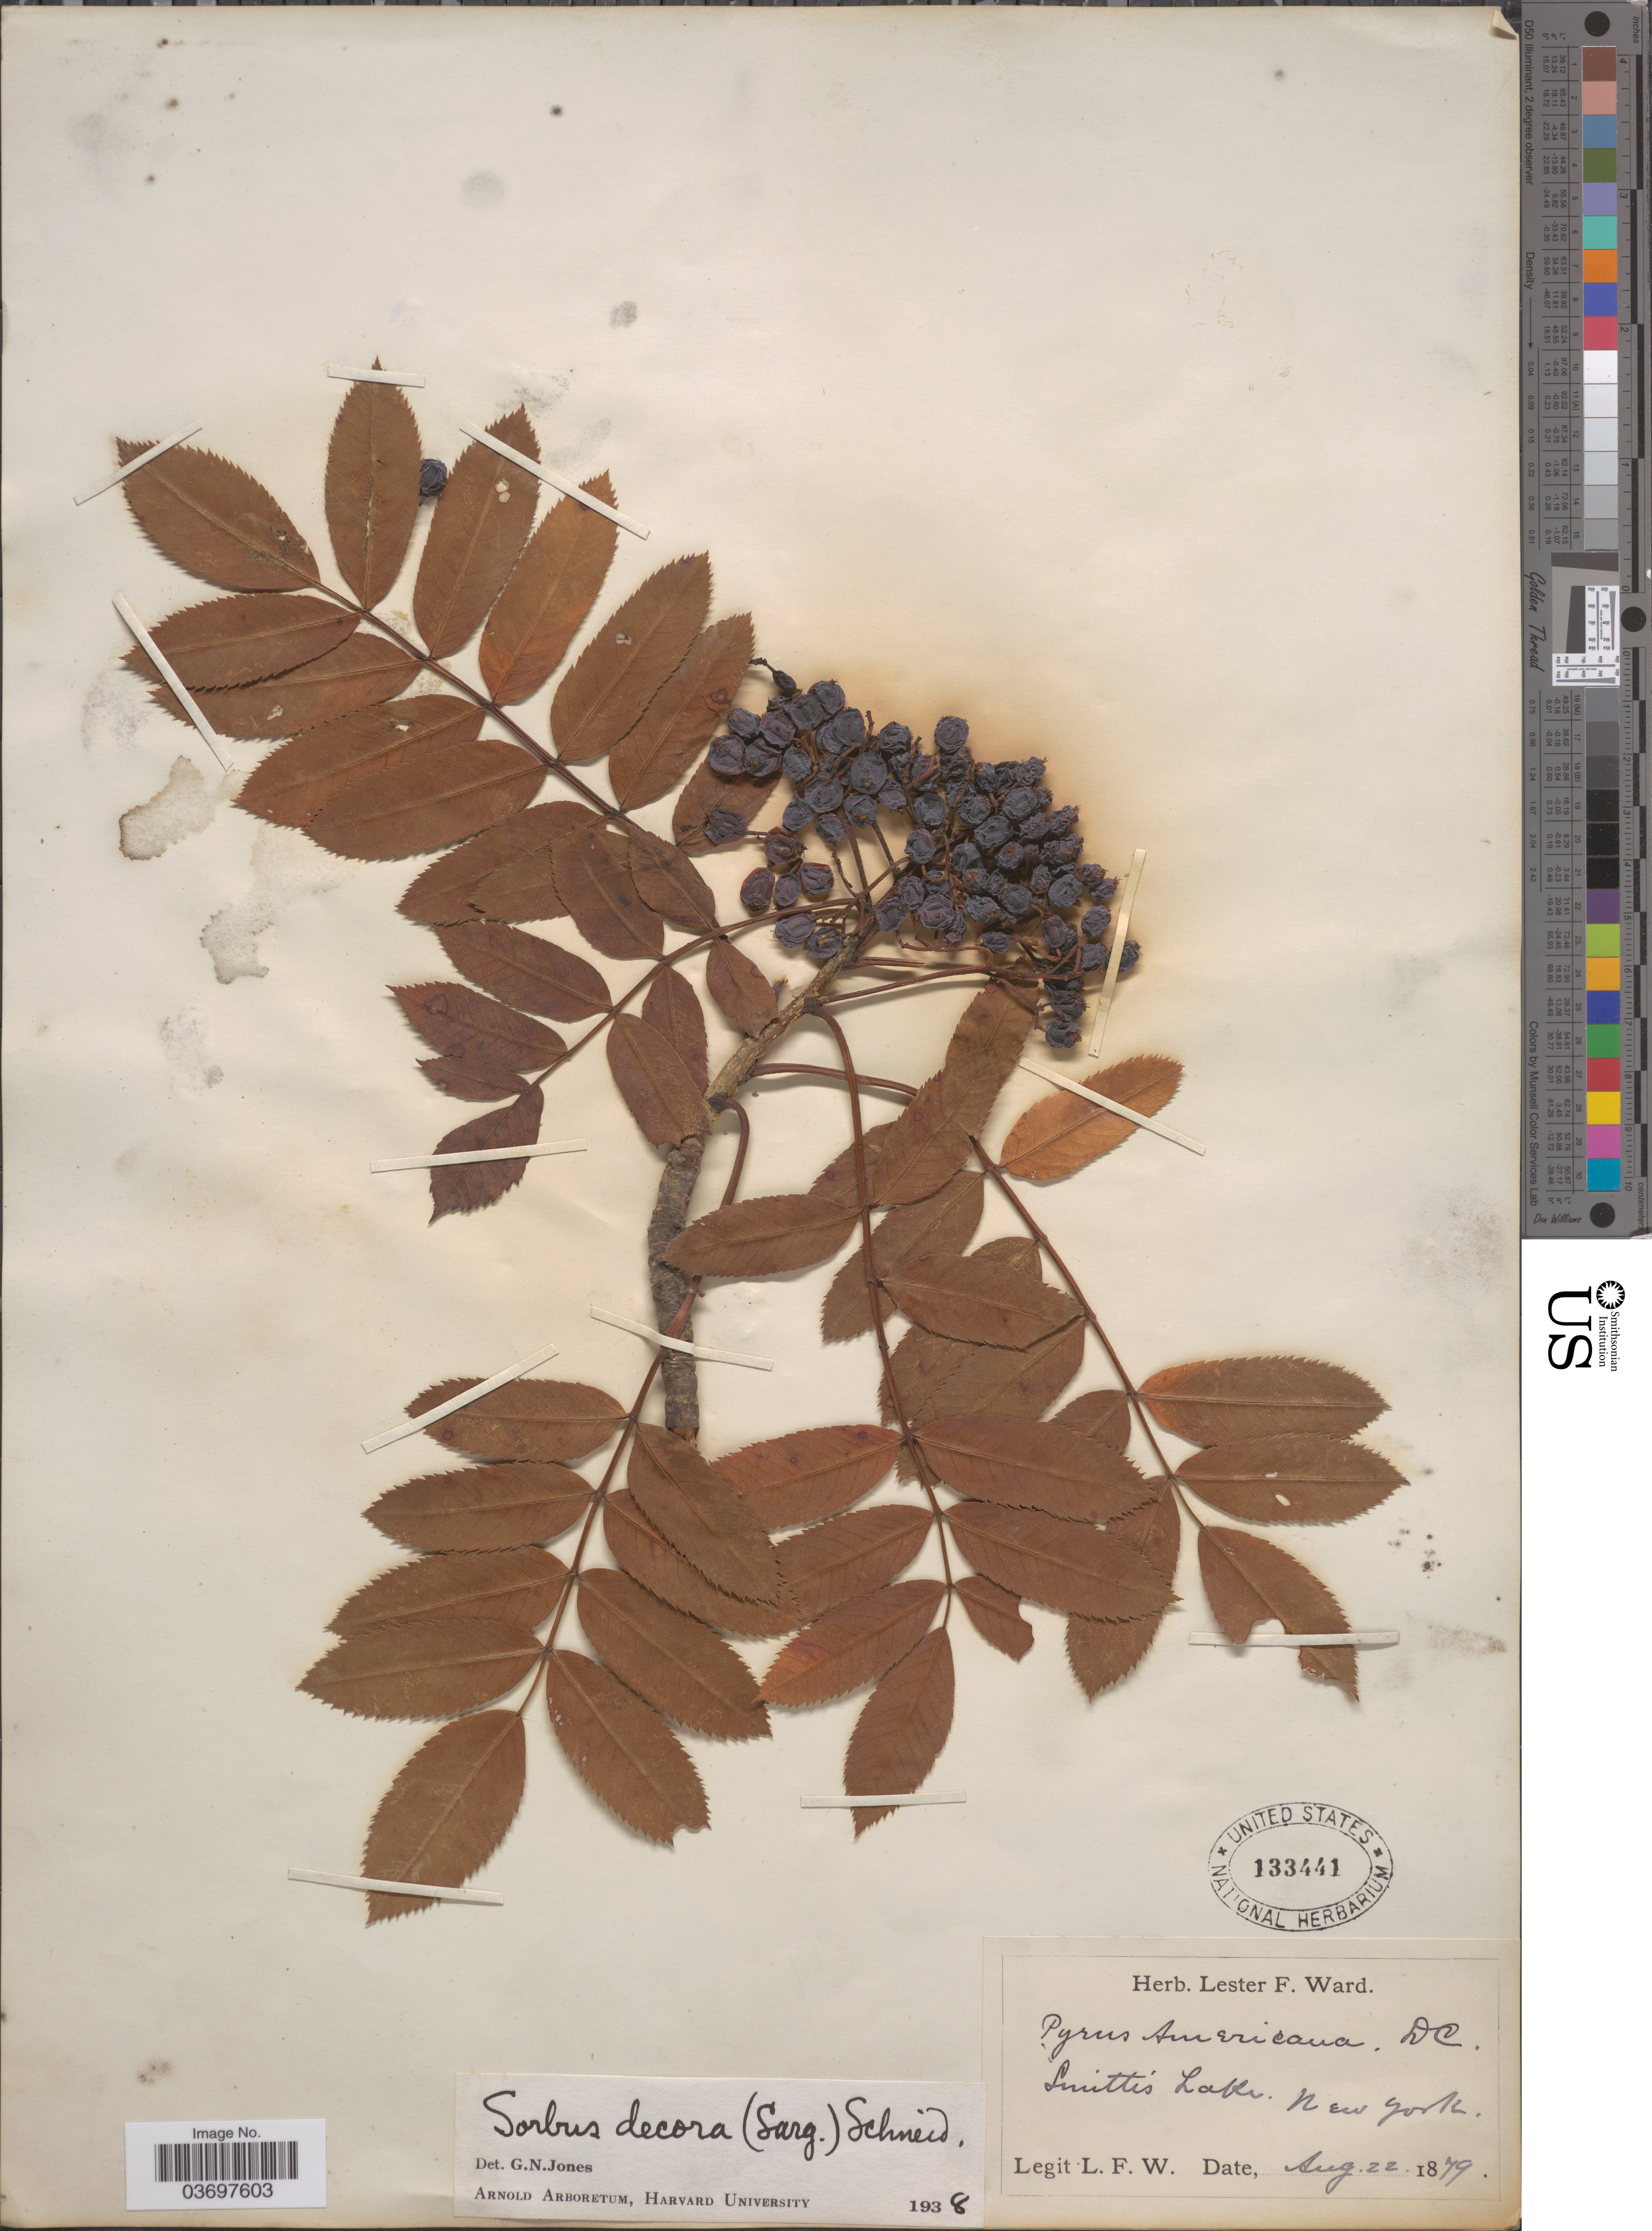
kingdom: Plantae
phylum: Tracheophyta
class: Magnoliopsida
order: Rosales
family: Rosaceae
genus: Sorbus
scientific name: Sorbus decora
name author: (Sarg.) C.K. Schneid.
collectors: L. F. Ward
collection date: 1879-08-22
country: United States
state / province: New York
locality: Smith's Lake.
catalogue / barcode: US 133441